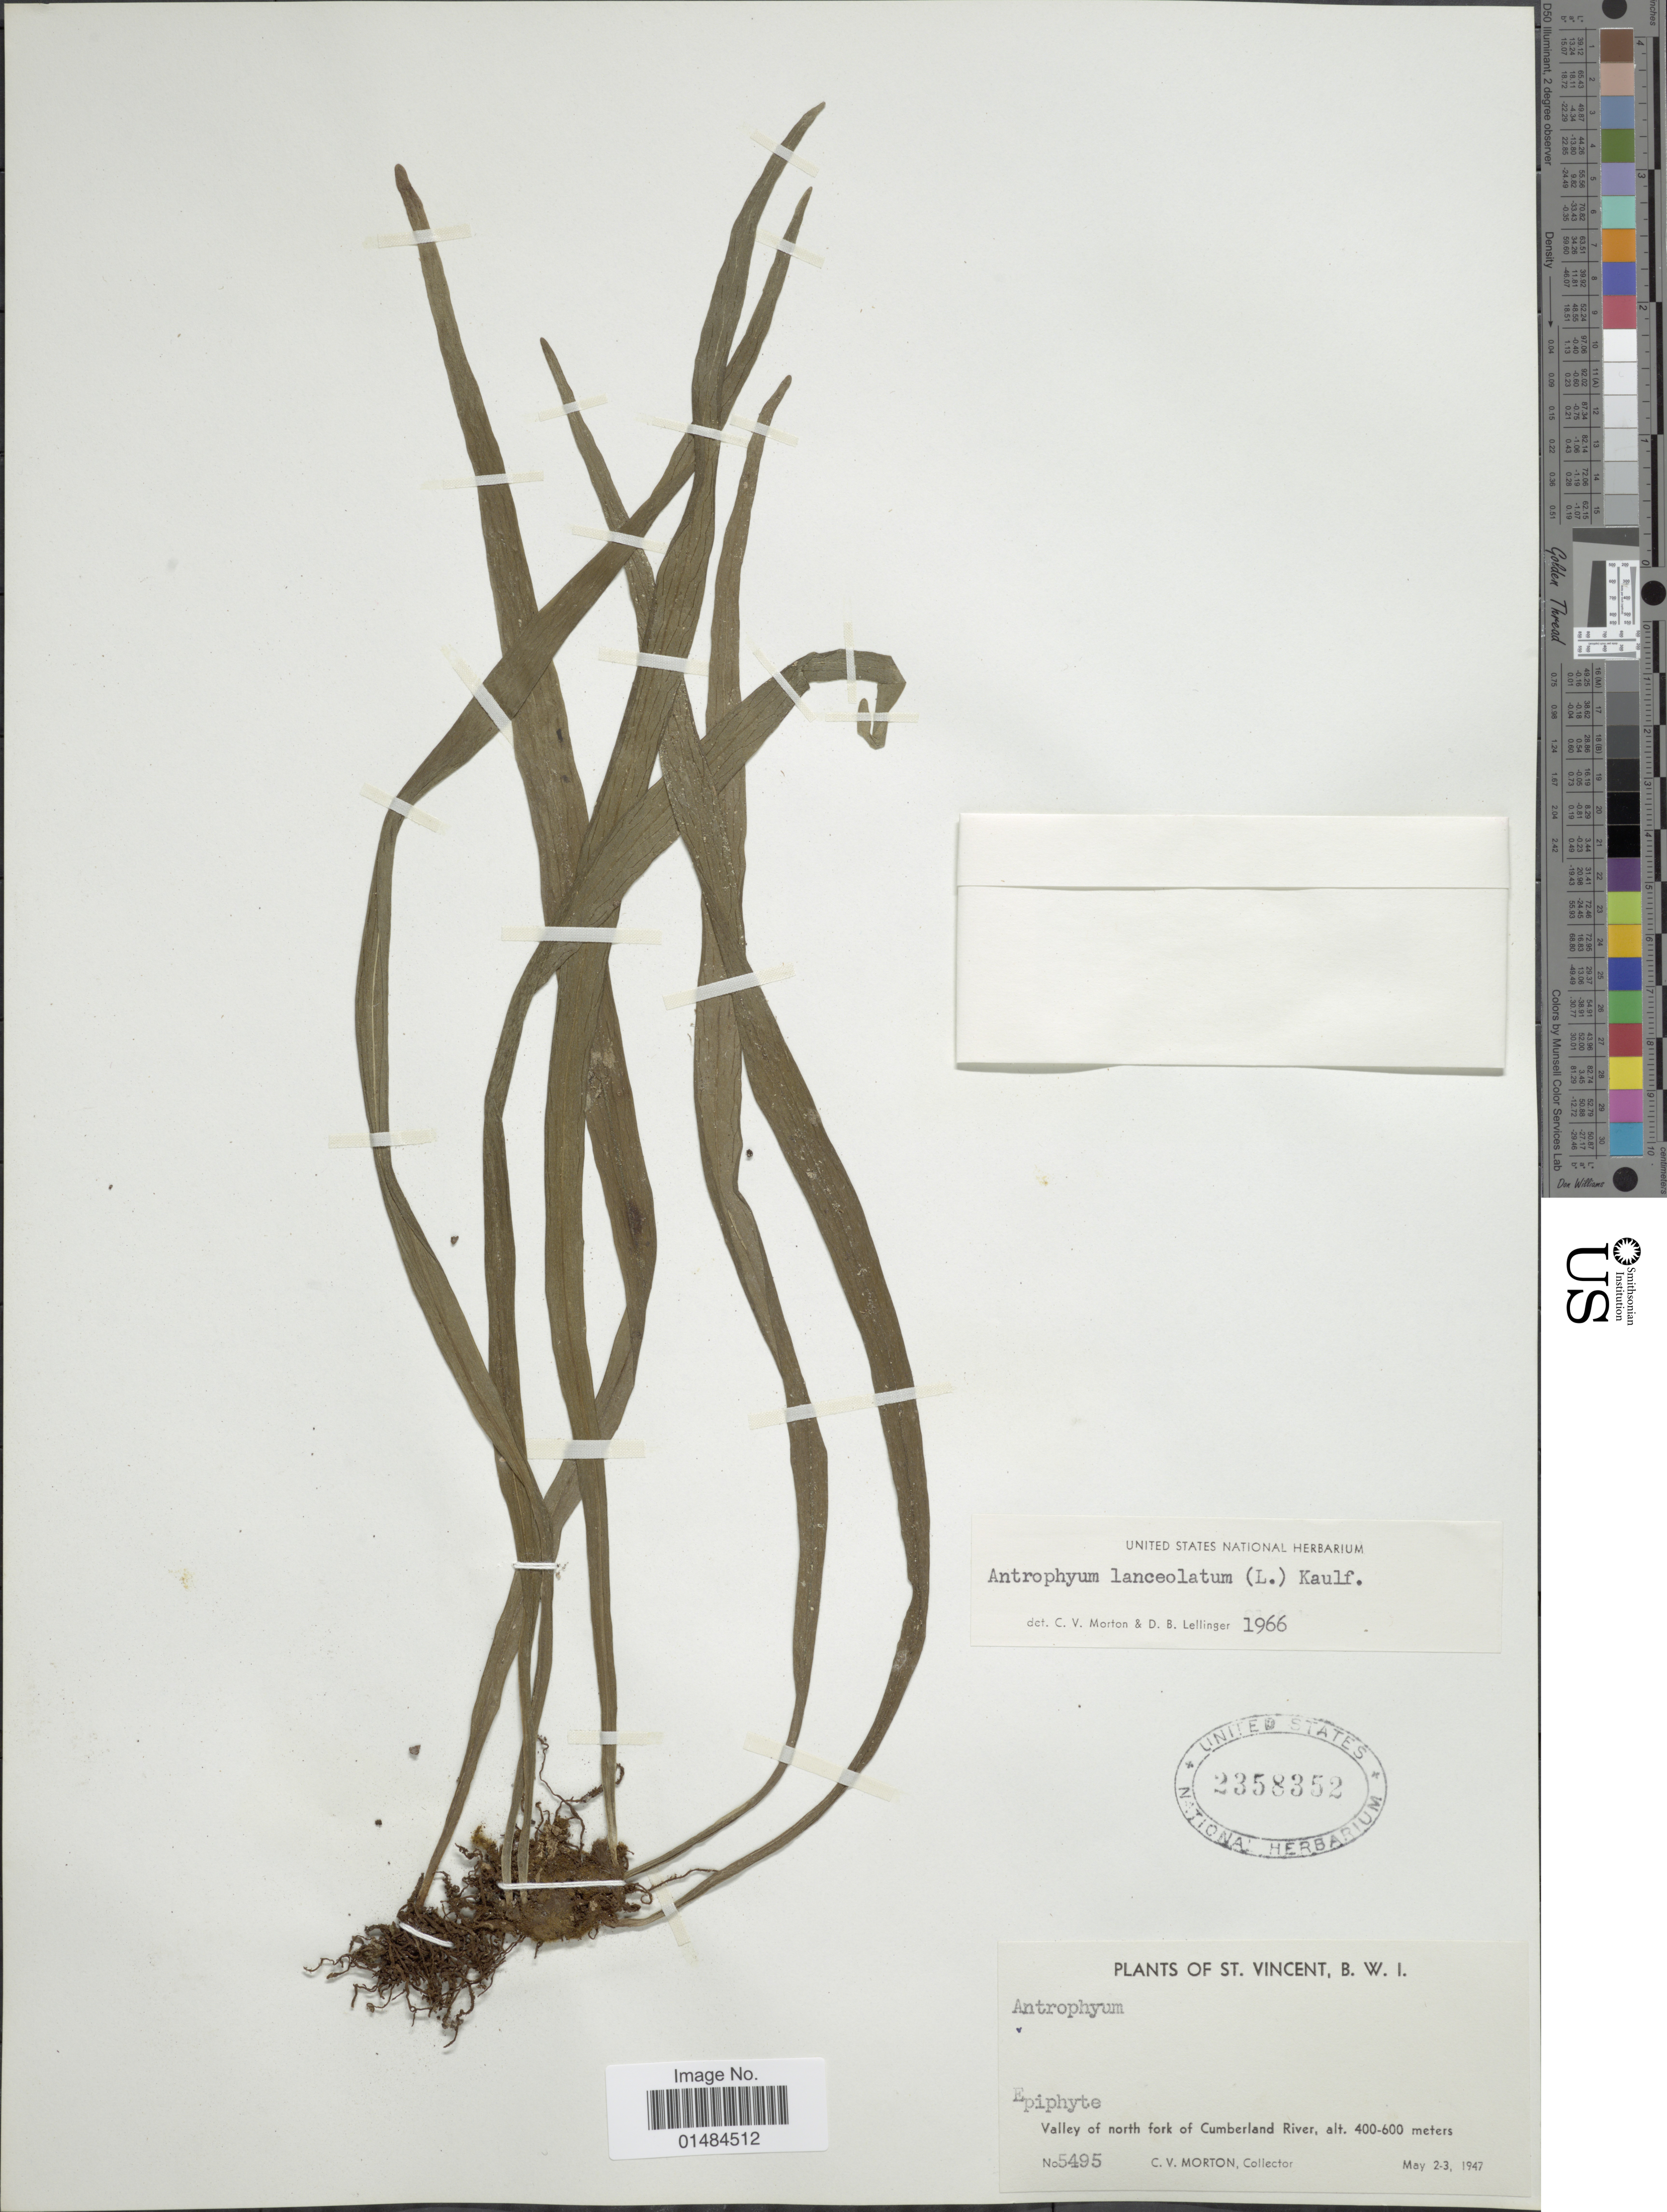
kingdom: Plantae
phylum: Tracheophyta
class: Polypodiopsida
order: Polypodiales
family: Pteridaceae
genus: Polytaenium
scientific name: Polytaenium lanceolatum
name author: (L.) Desv.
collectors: C. V. Morton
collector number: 5495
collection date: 1947-05-02/1947-05-03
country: St. Vincent - Grenadines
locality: St. Vincent, B.W.I. Valley of north fork of Cumberland River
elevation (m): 400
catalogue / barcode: US 2358352